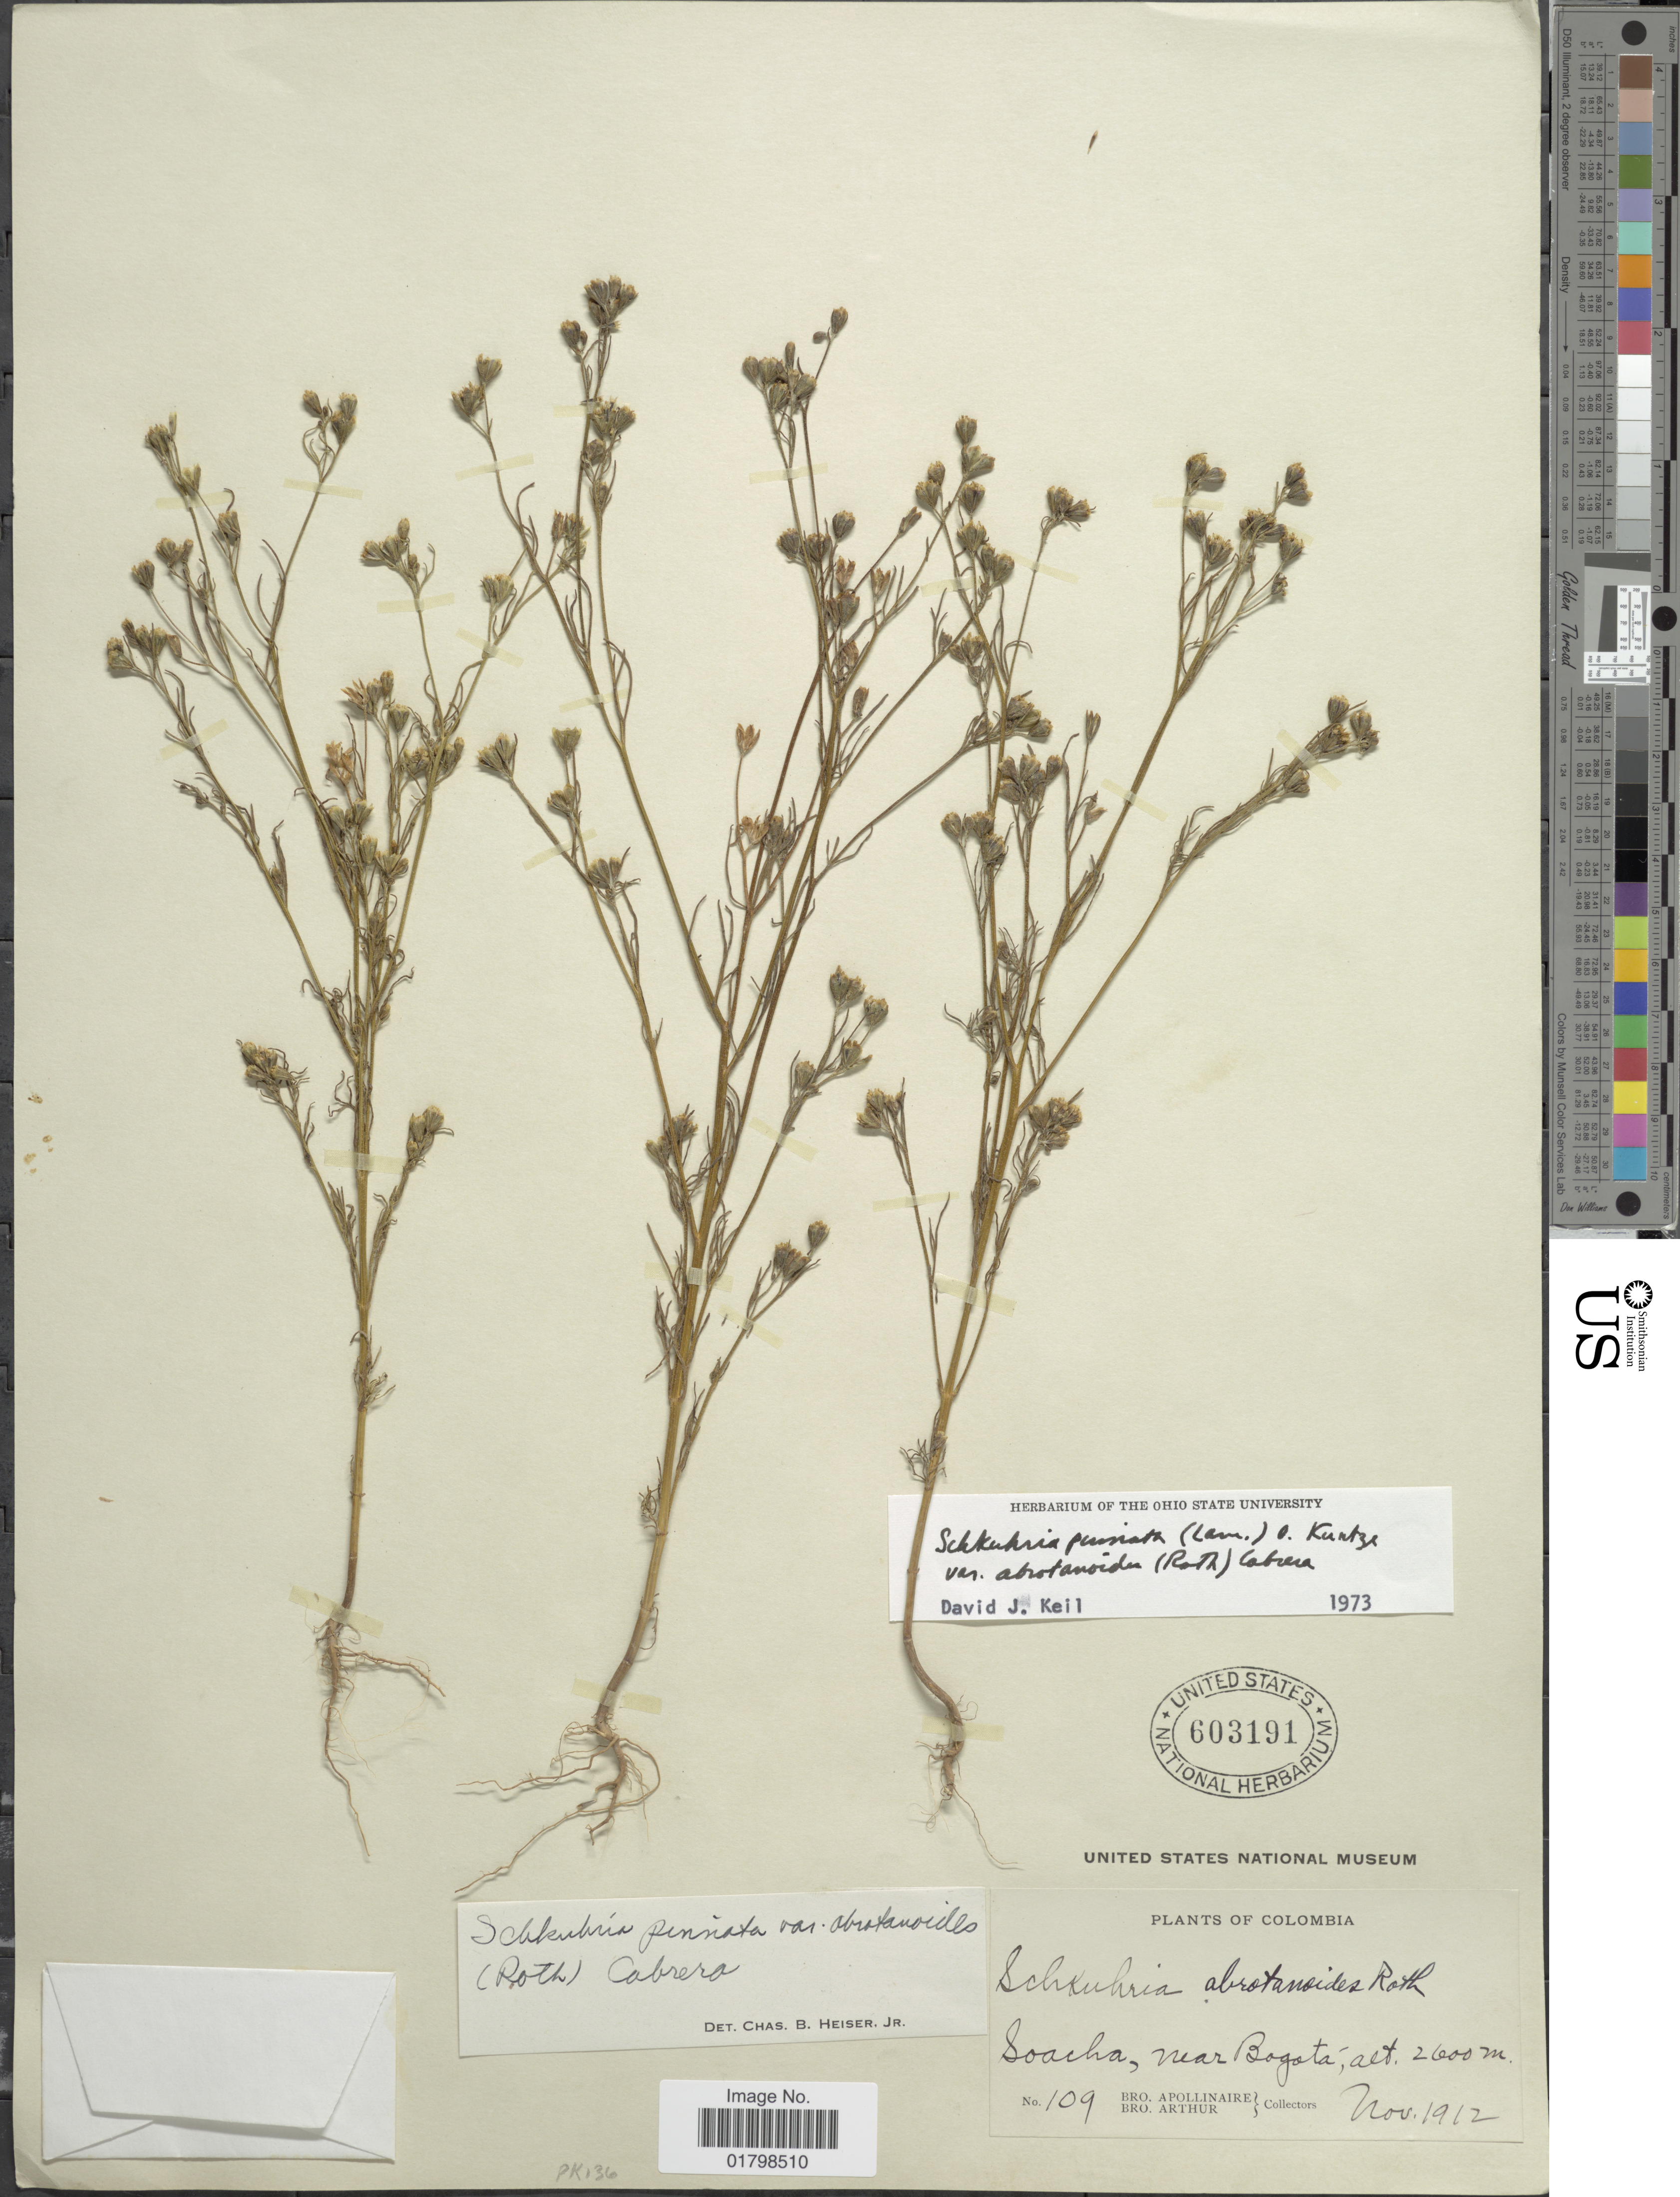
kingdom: Plantae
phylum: Tracheophyta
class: Magnoliopsida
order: Asterales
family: Asteraceae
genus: Schkuhria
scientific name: Schkuhria pinnata var. abrotanoides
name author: (Roth) Cabrera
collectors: Bro. Apollinaire & Bro. Arthur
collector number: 109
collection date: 1912-11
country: Colombia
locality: Soacha, near Bogota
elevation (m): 2600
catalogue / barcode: US 603191